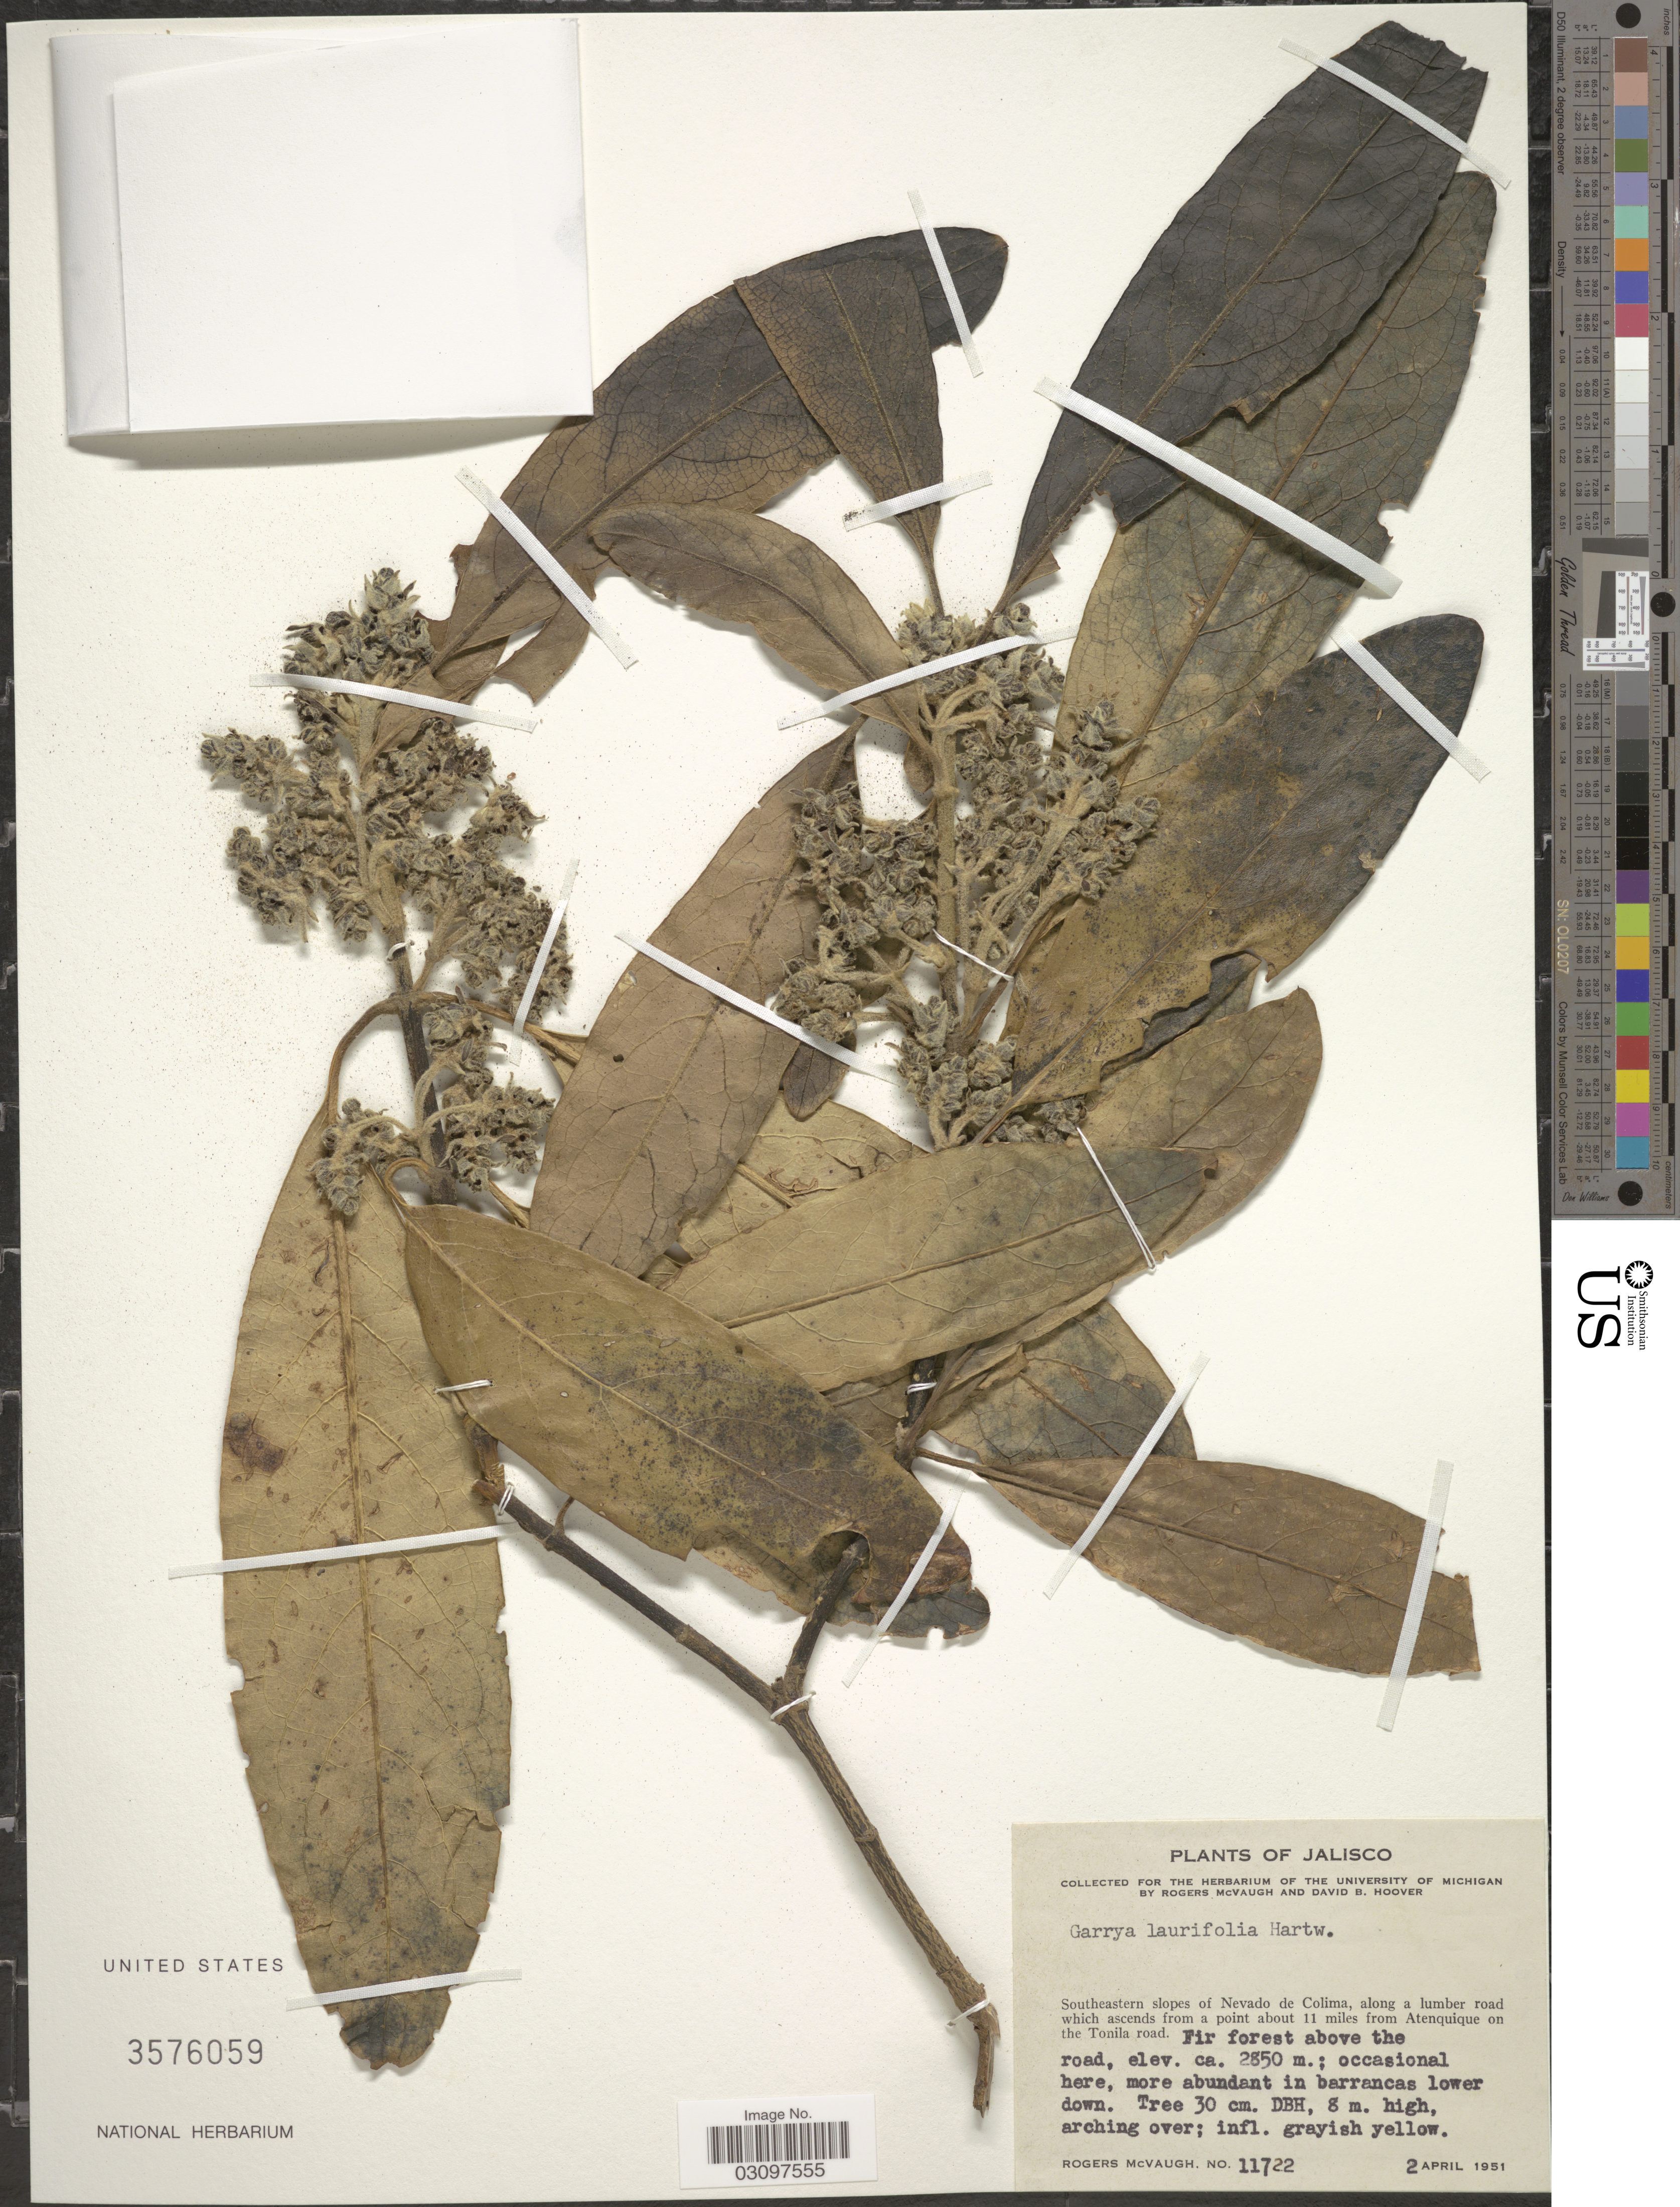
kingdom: Plantae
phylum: Tracheophyta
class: Magnoliopsida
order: Garryales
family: Garryaceae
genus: Garrya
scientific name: Garrya laurifolia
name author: Hartw. ex Benth.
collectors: R. McVaugh & D. B. Hoover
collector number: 11722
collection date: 1951-04-02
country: Mexico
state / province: Jalisco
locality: Southeastern slopes of nevado de Colima, along a lumber road which acends from a point about 11 miles from Atenquique on the Tonila road. Fir forest above the road.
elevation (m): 2850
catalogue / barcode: US 3576059